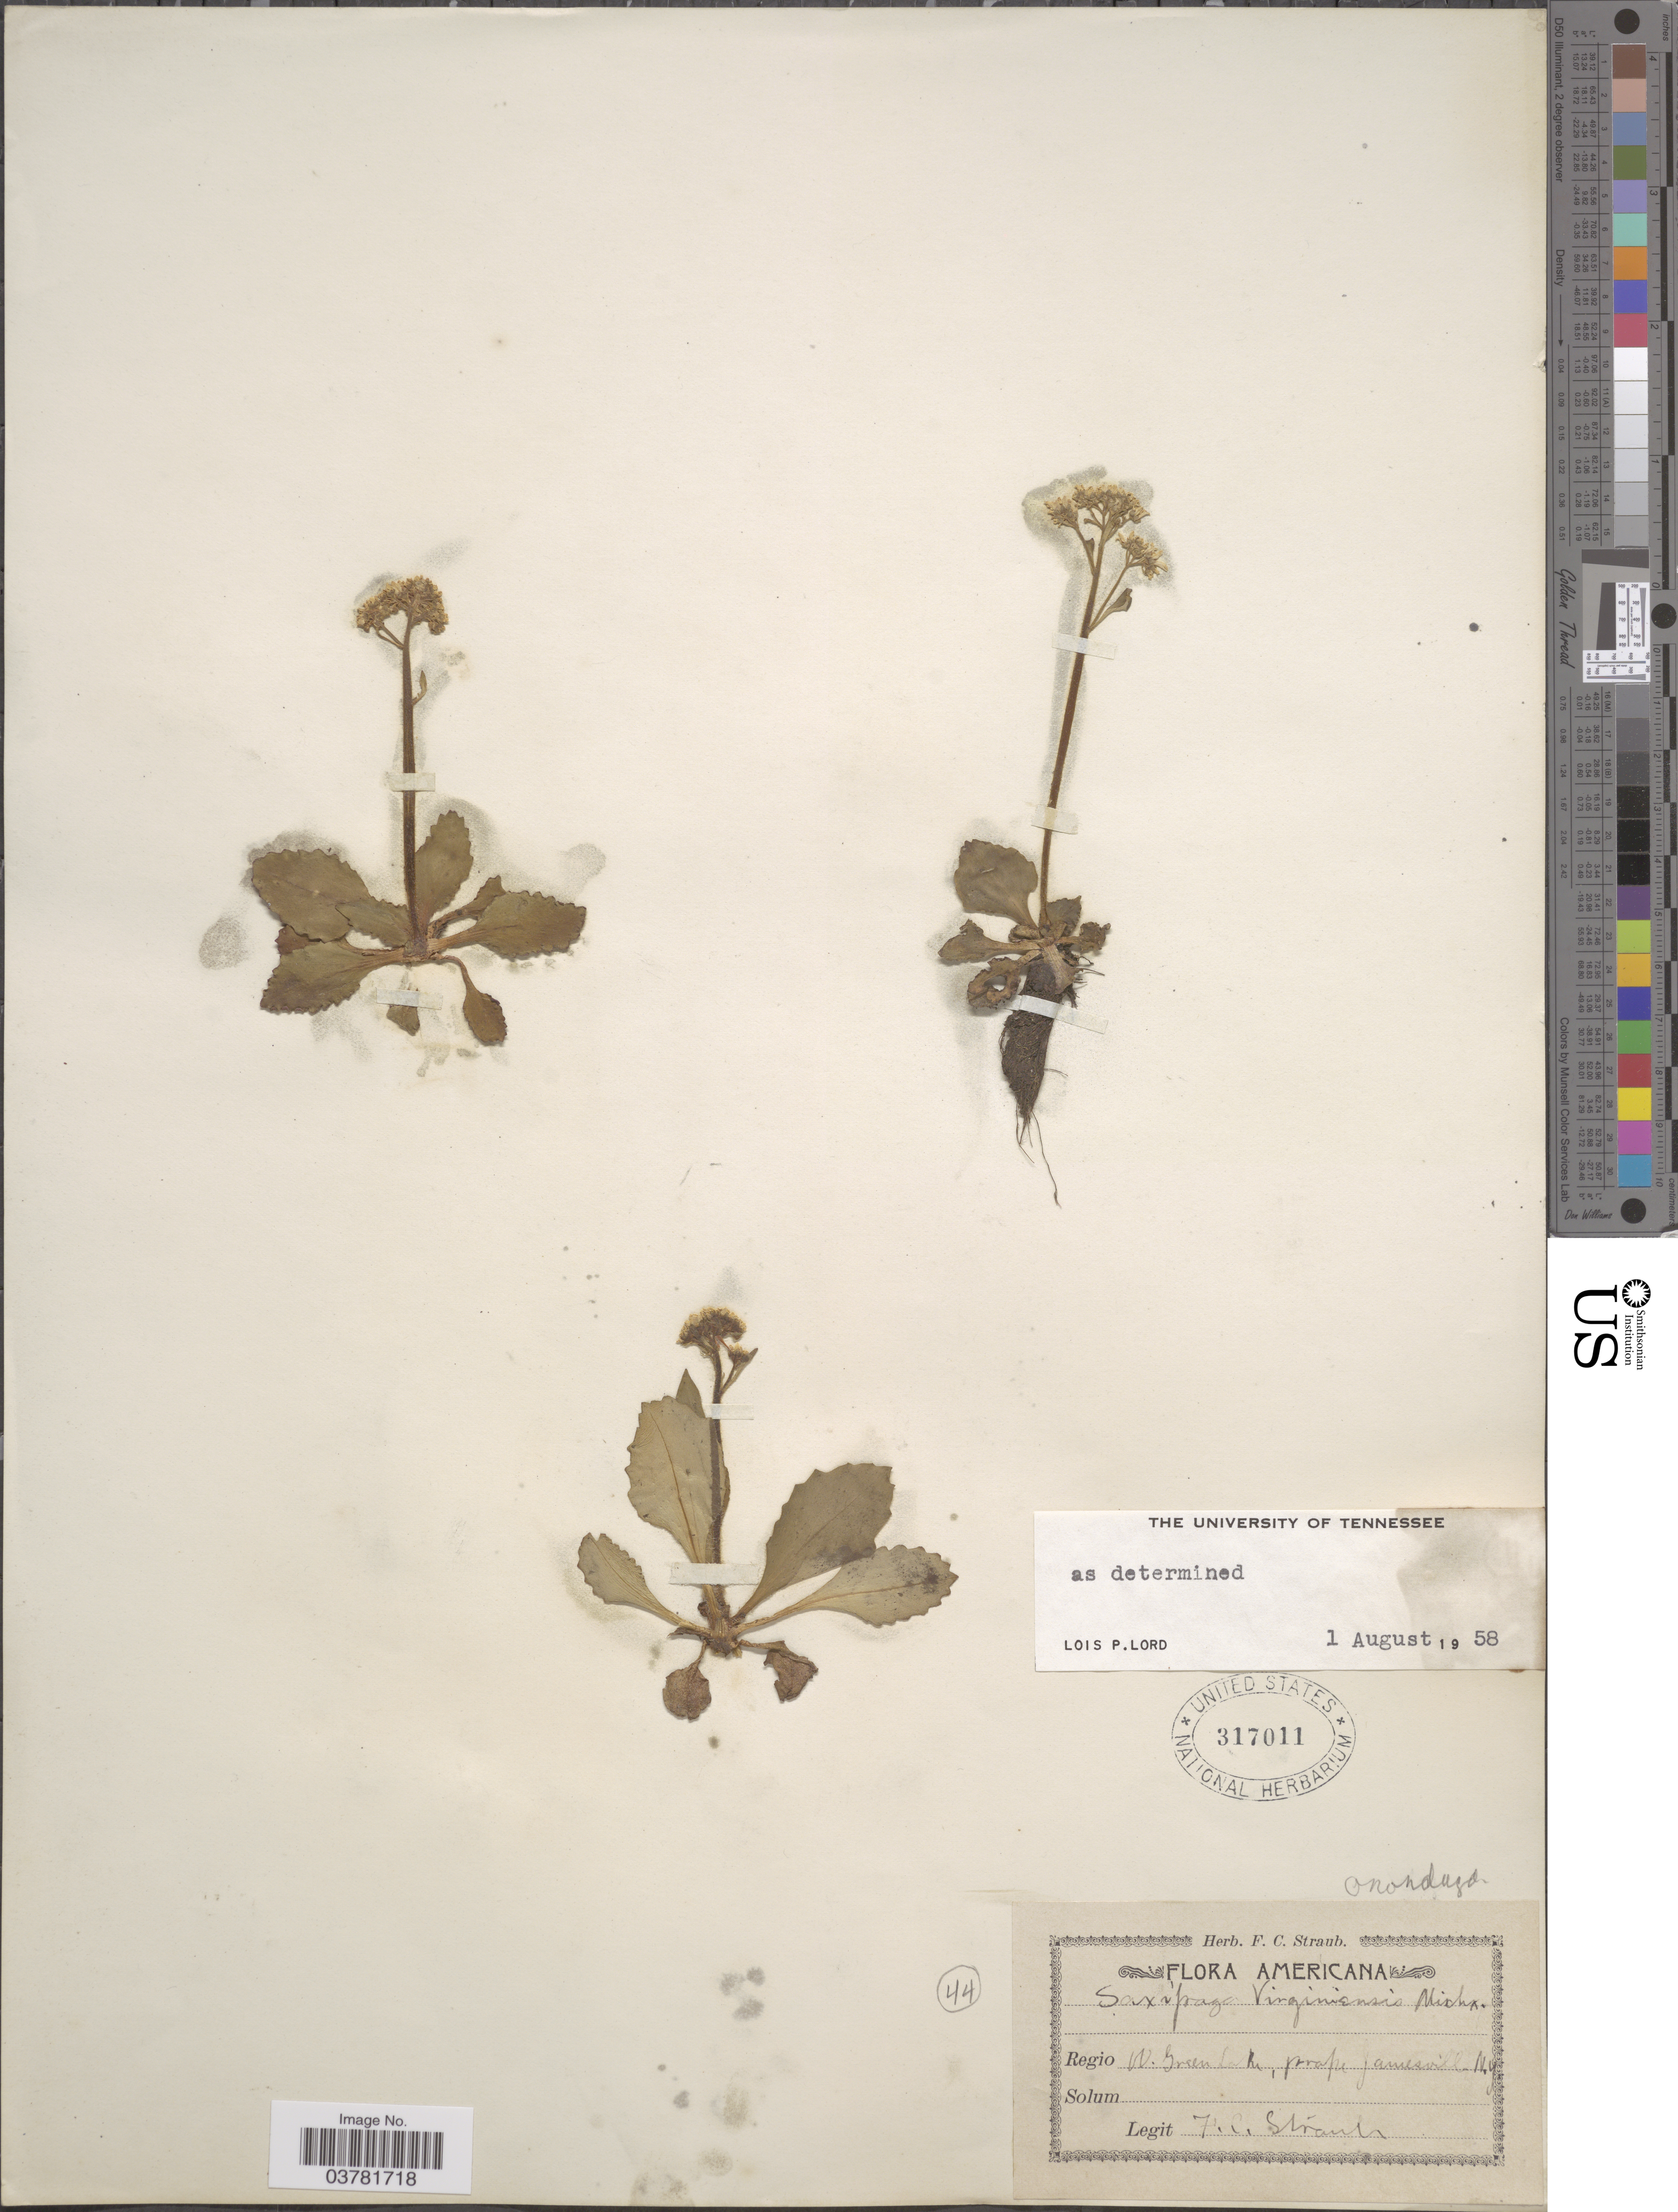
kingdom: Plantae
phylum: Tracheophyta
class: Magnoliopsida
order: Saxifragales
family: Saxifragaceae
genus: Micranthes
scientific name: Micranthes virginiensis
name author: (Michx.) Small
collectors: F. Straub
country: United States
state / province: New York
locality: W. Green Lake, prope Jamesville.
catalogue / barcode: US 317011